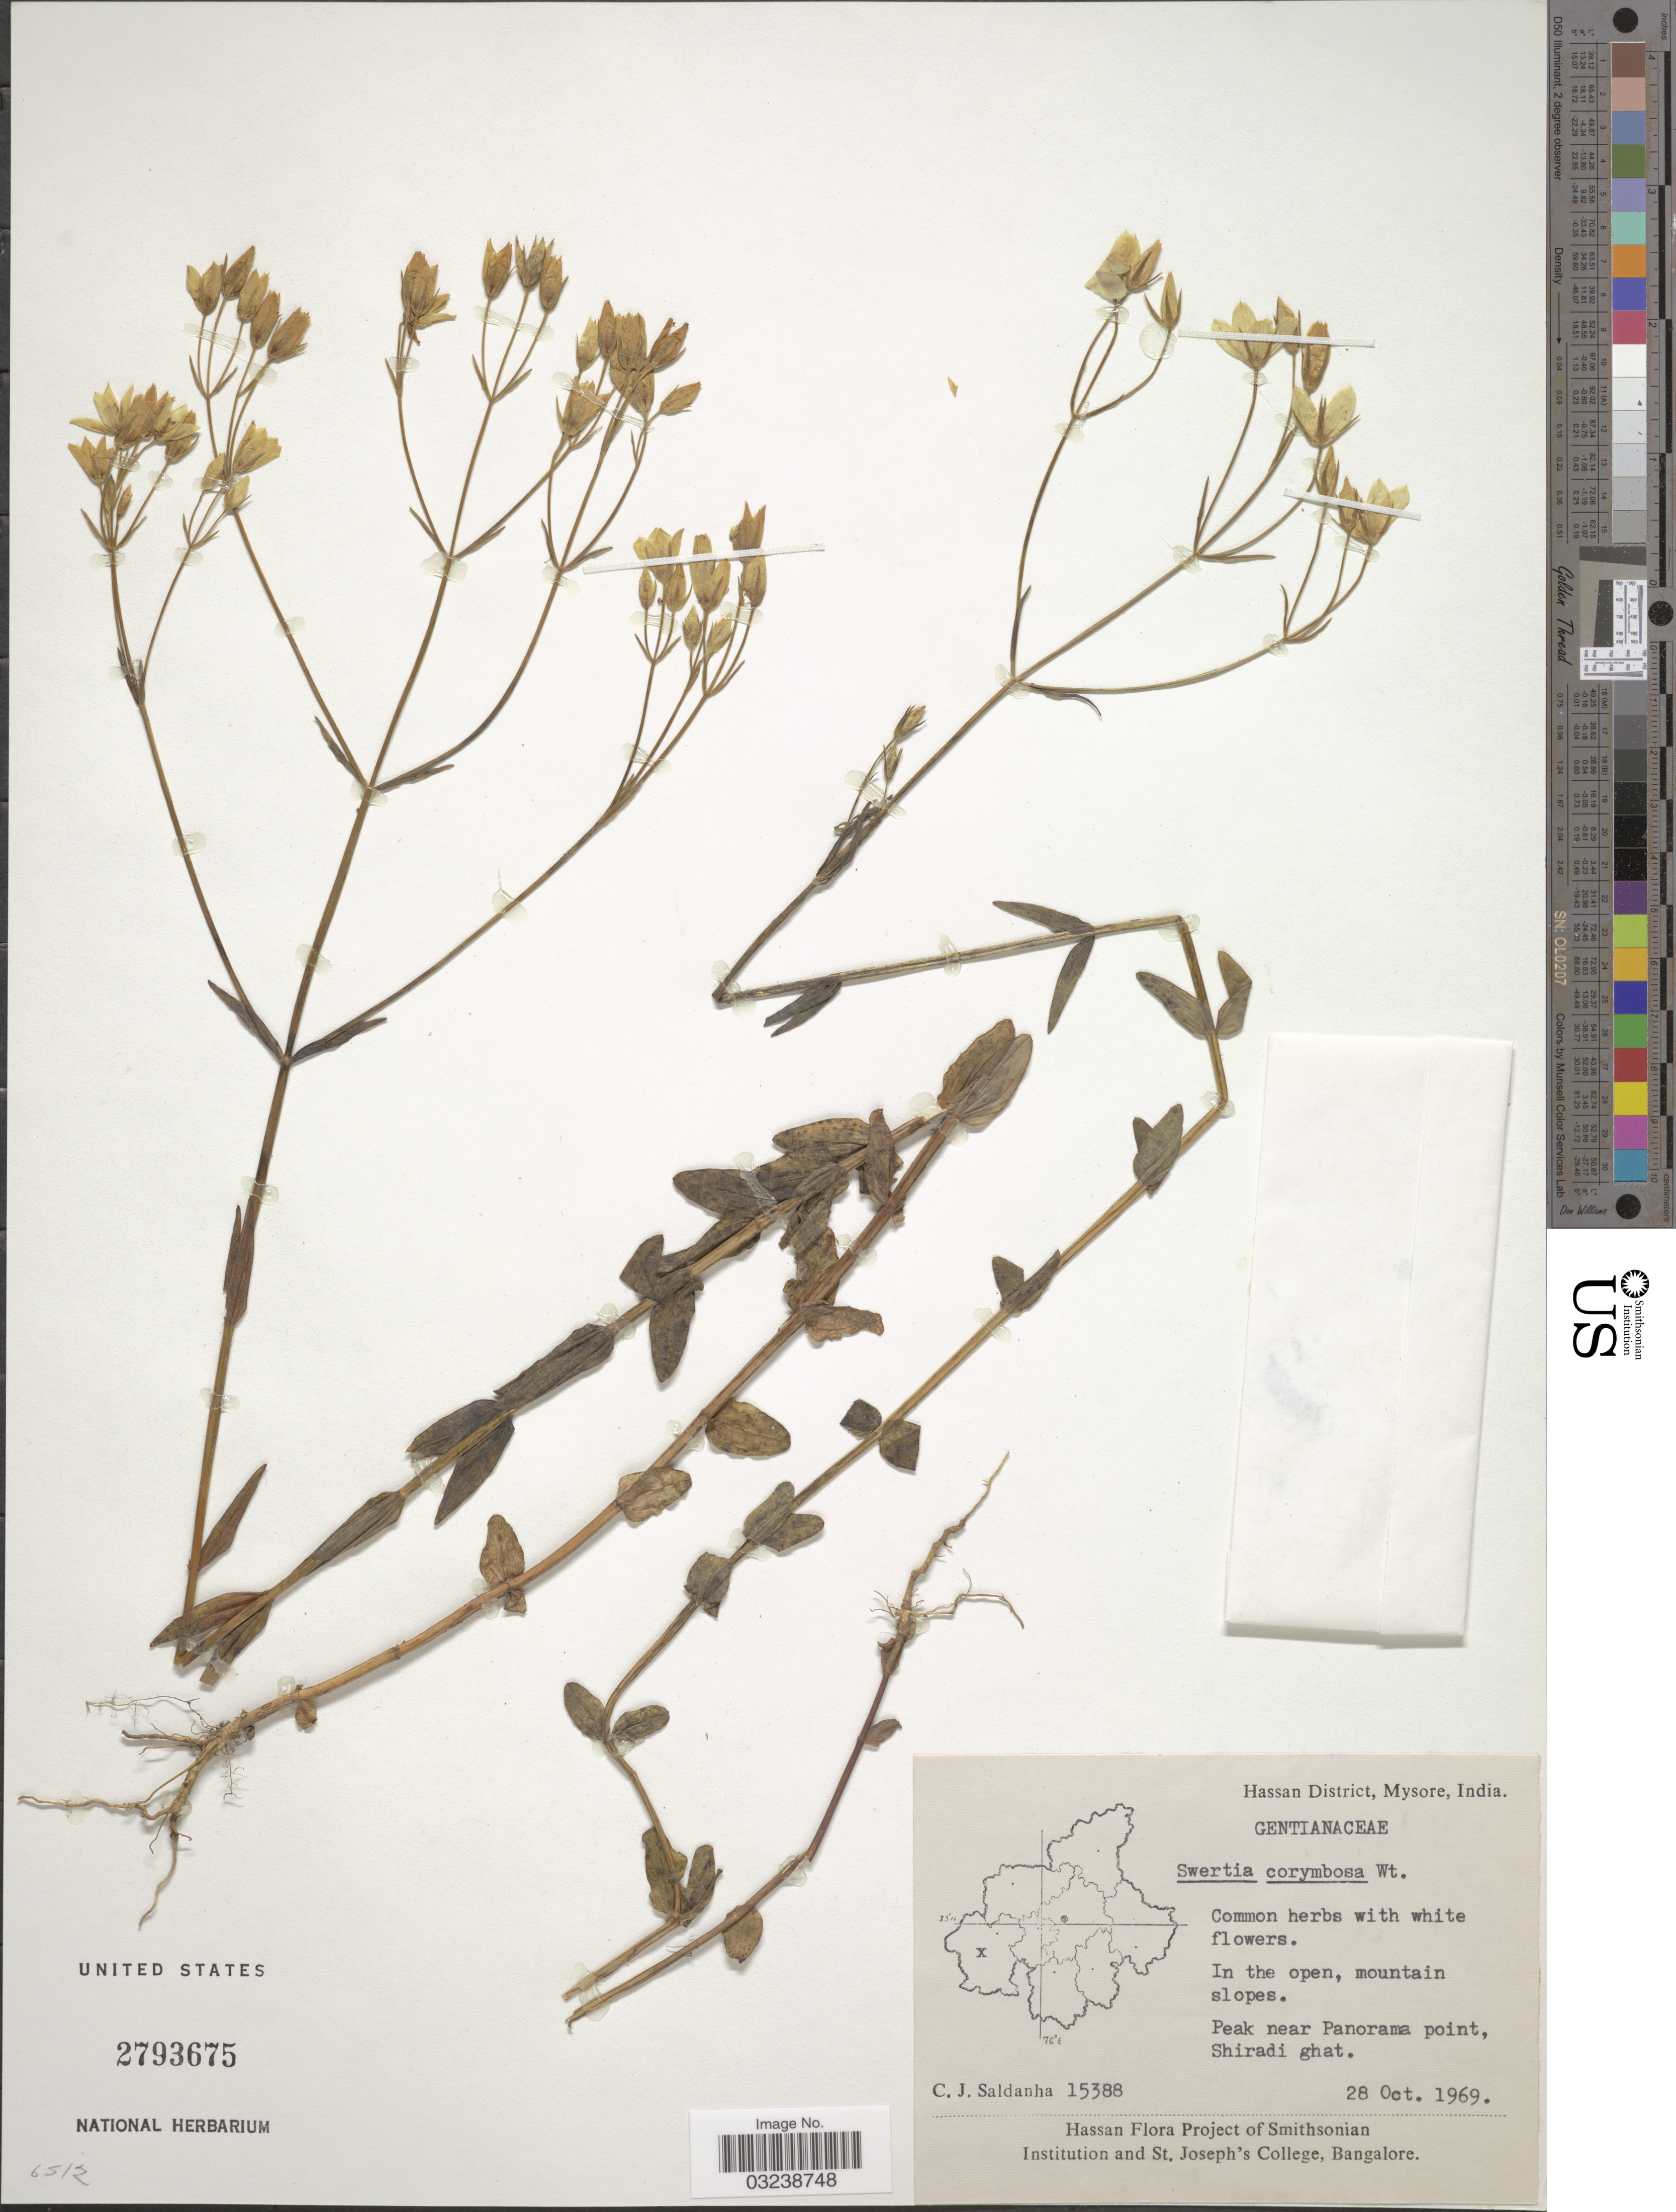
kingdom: Plantae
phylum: Tracheophyta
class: Magnoliopsida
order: Gentianales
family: Gentianaceae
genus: Swertia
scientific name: Swertia corymbosa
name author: Wight ex Griseb.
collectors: C. J. Saldanha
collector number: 15388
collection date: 1969-10-28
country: India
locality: Hassan District, Mysore. Peak near Panorama point, Shiradi ghat.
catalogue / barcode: US 2793675